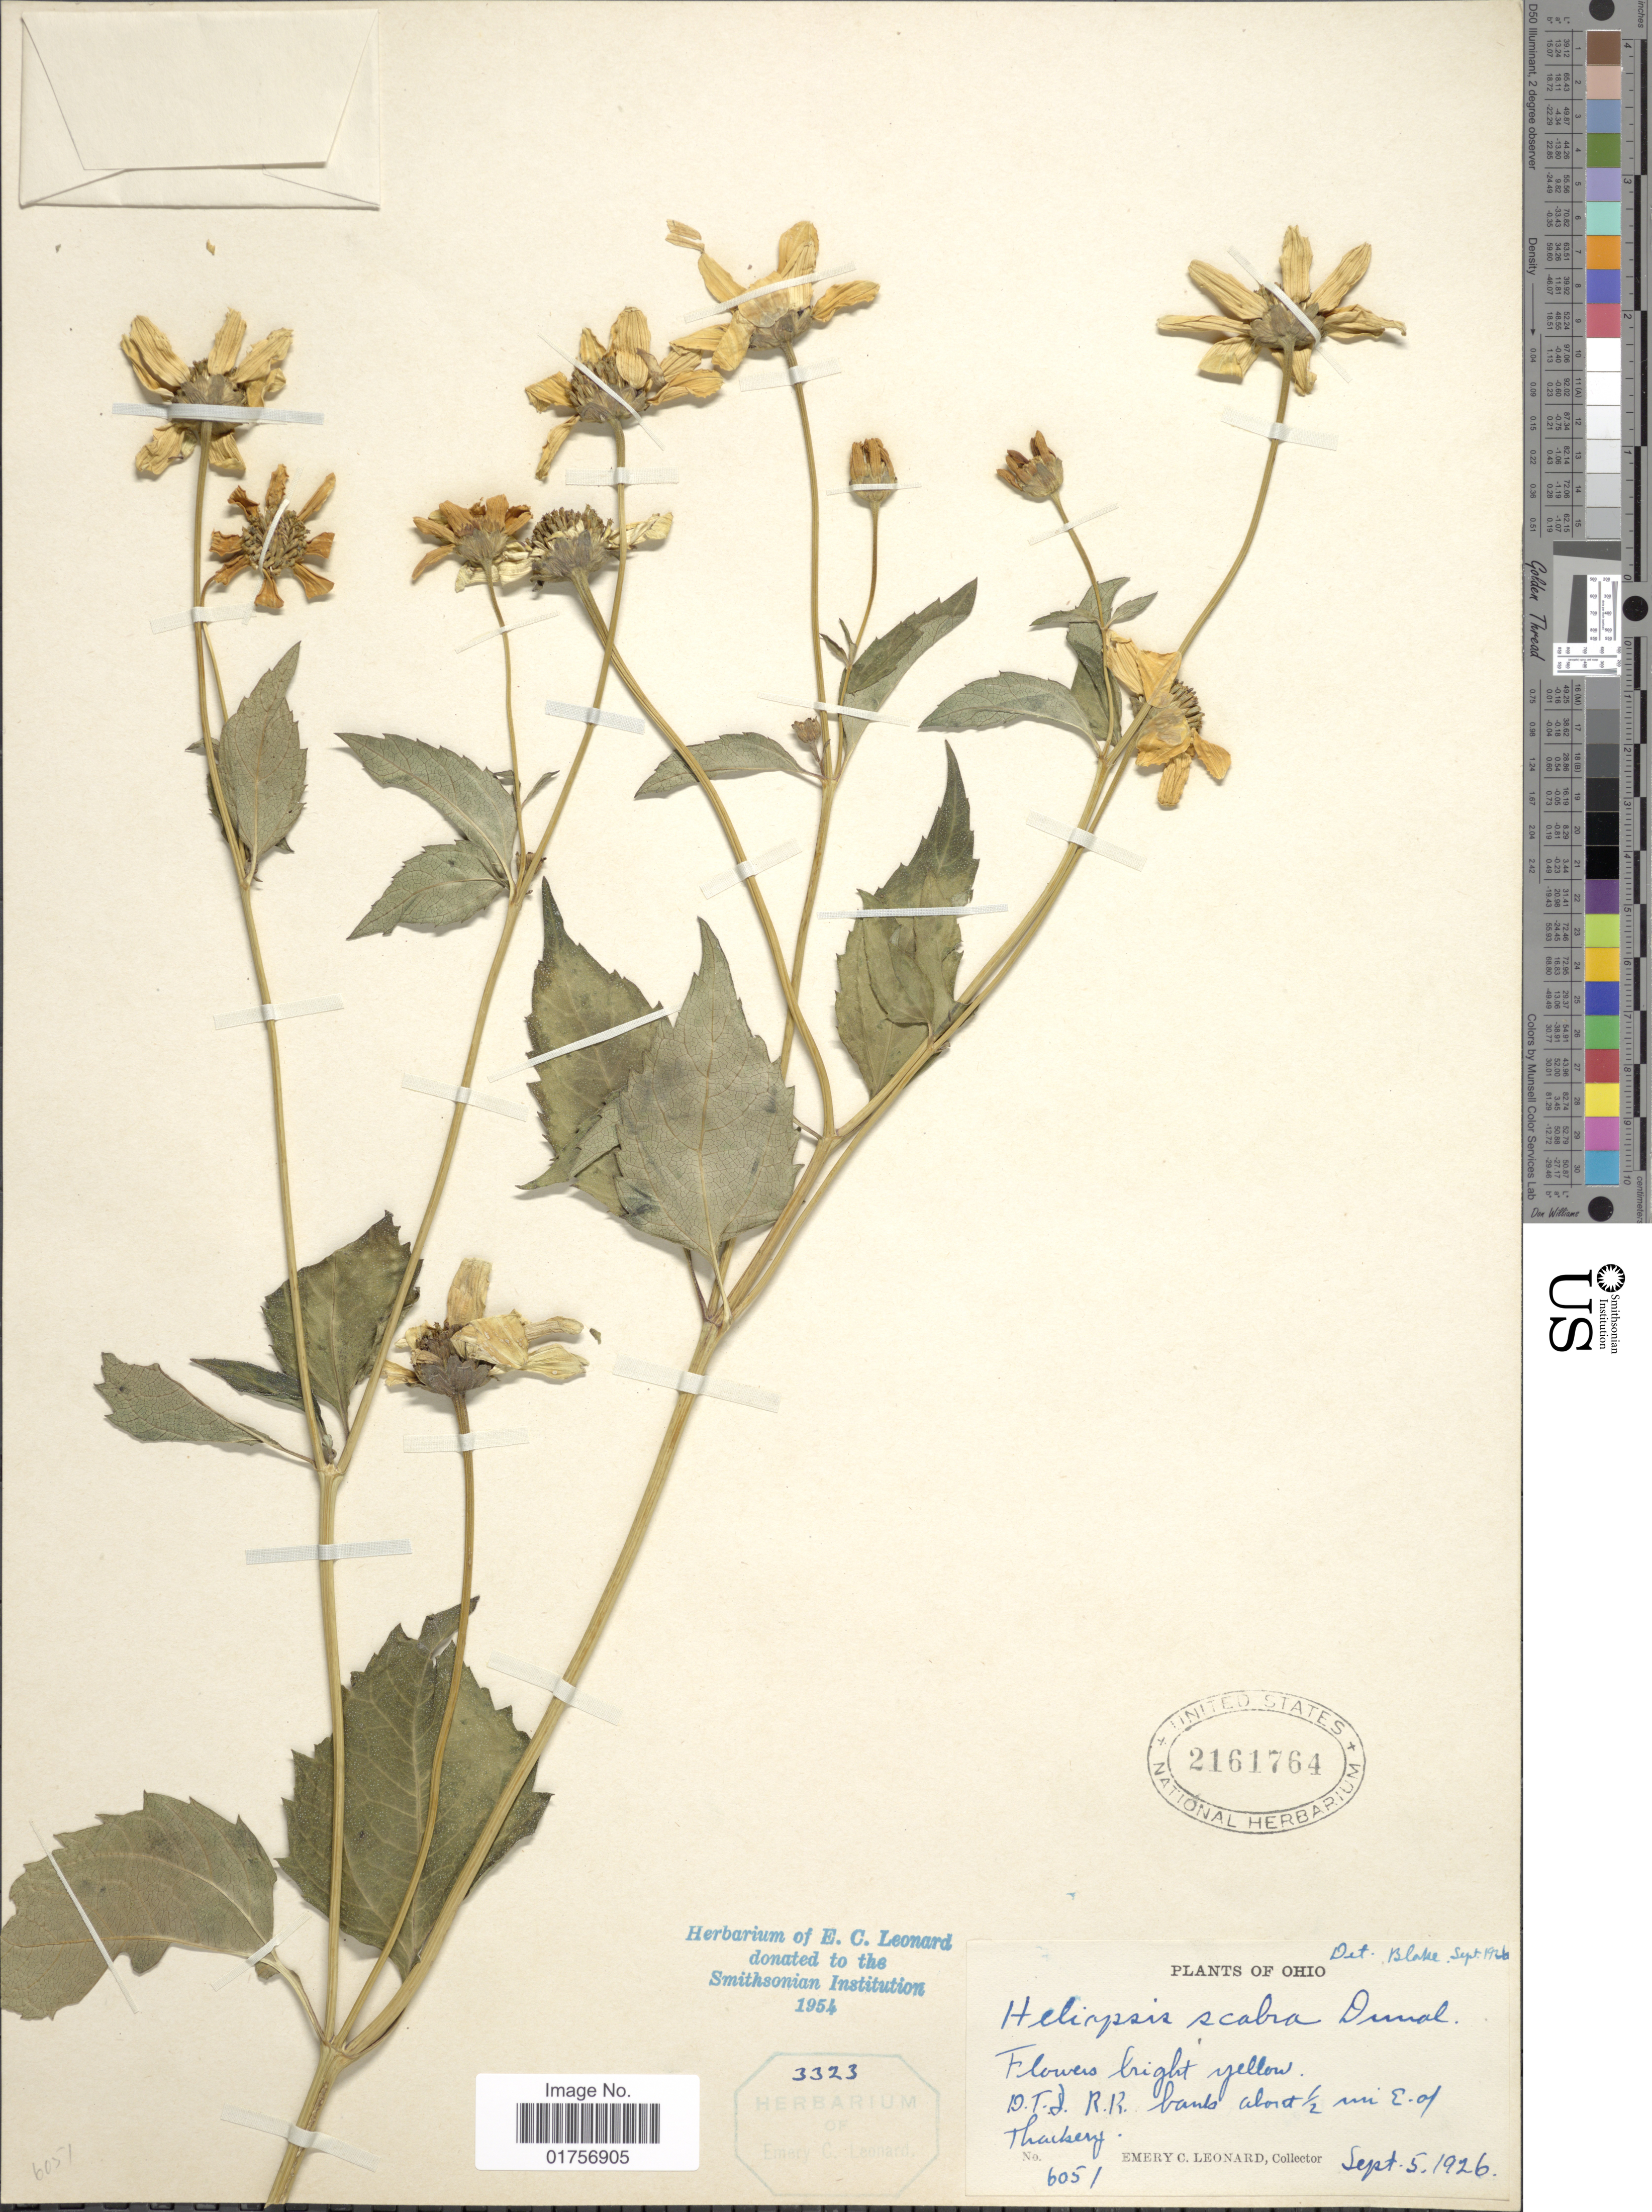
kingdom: Plantae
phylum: Tracheophyta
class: Magnoliopsida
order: Asterales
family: Asteraceae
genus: Heliopsis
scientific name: Heliopsis helianthoides var. scabra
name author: (Dunal) T.R. Fisher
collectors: E. C. Leonard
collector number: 6051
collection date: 1926-09-05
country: United States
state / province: Ohio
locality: R.R. banks about ½ mi. E of Thackery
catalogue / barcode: US 2161764